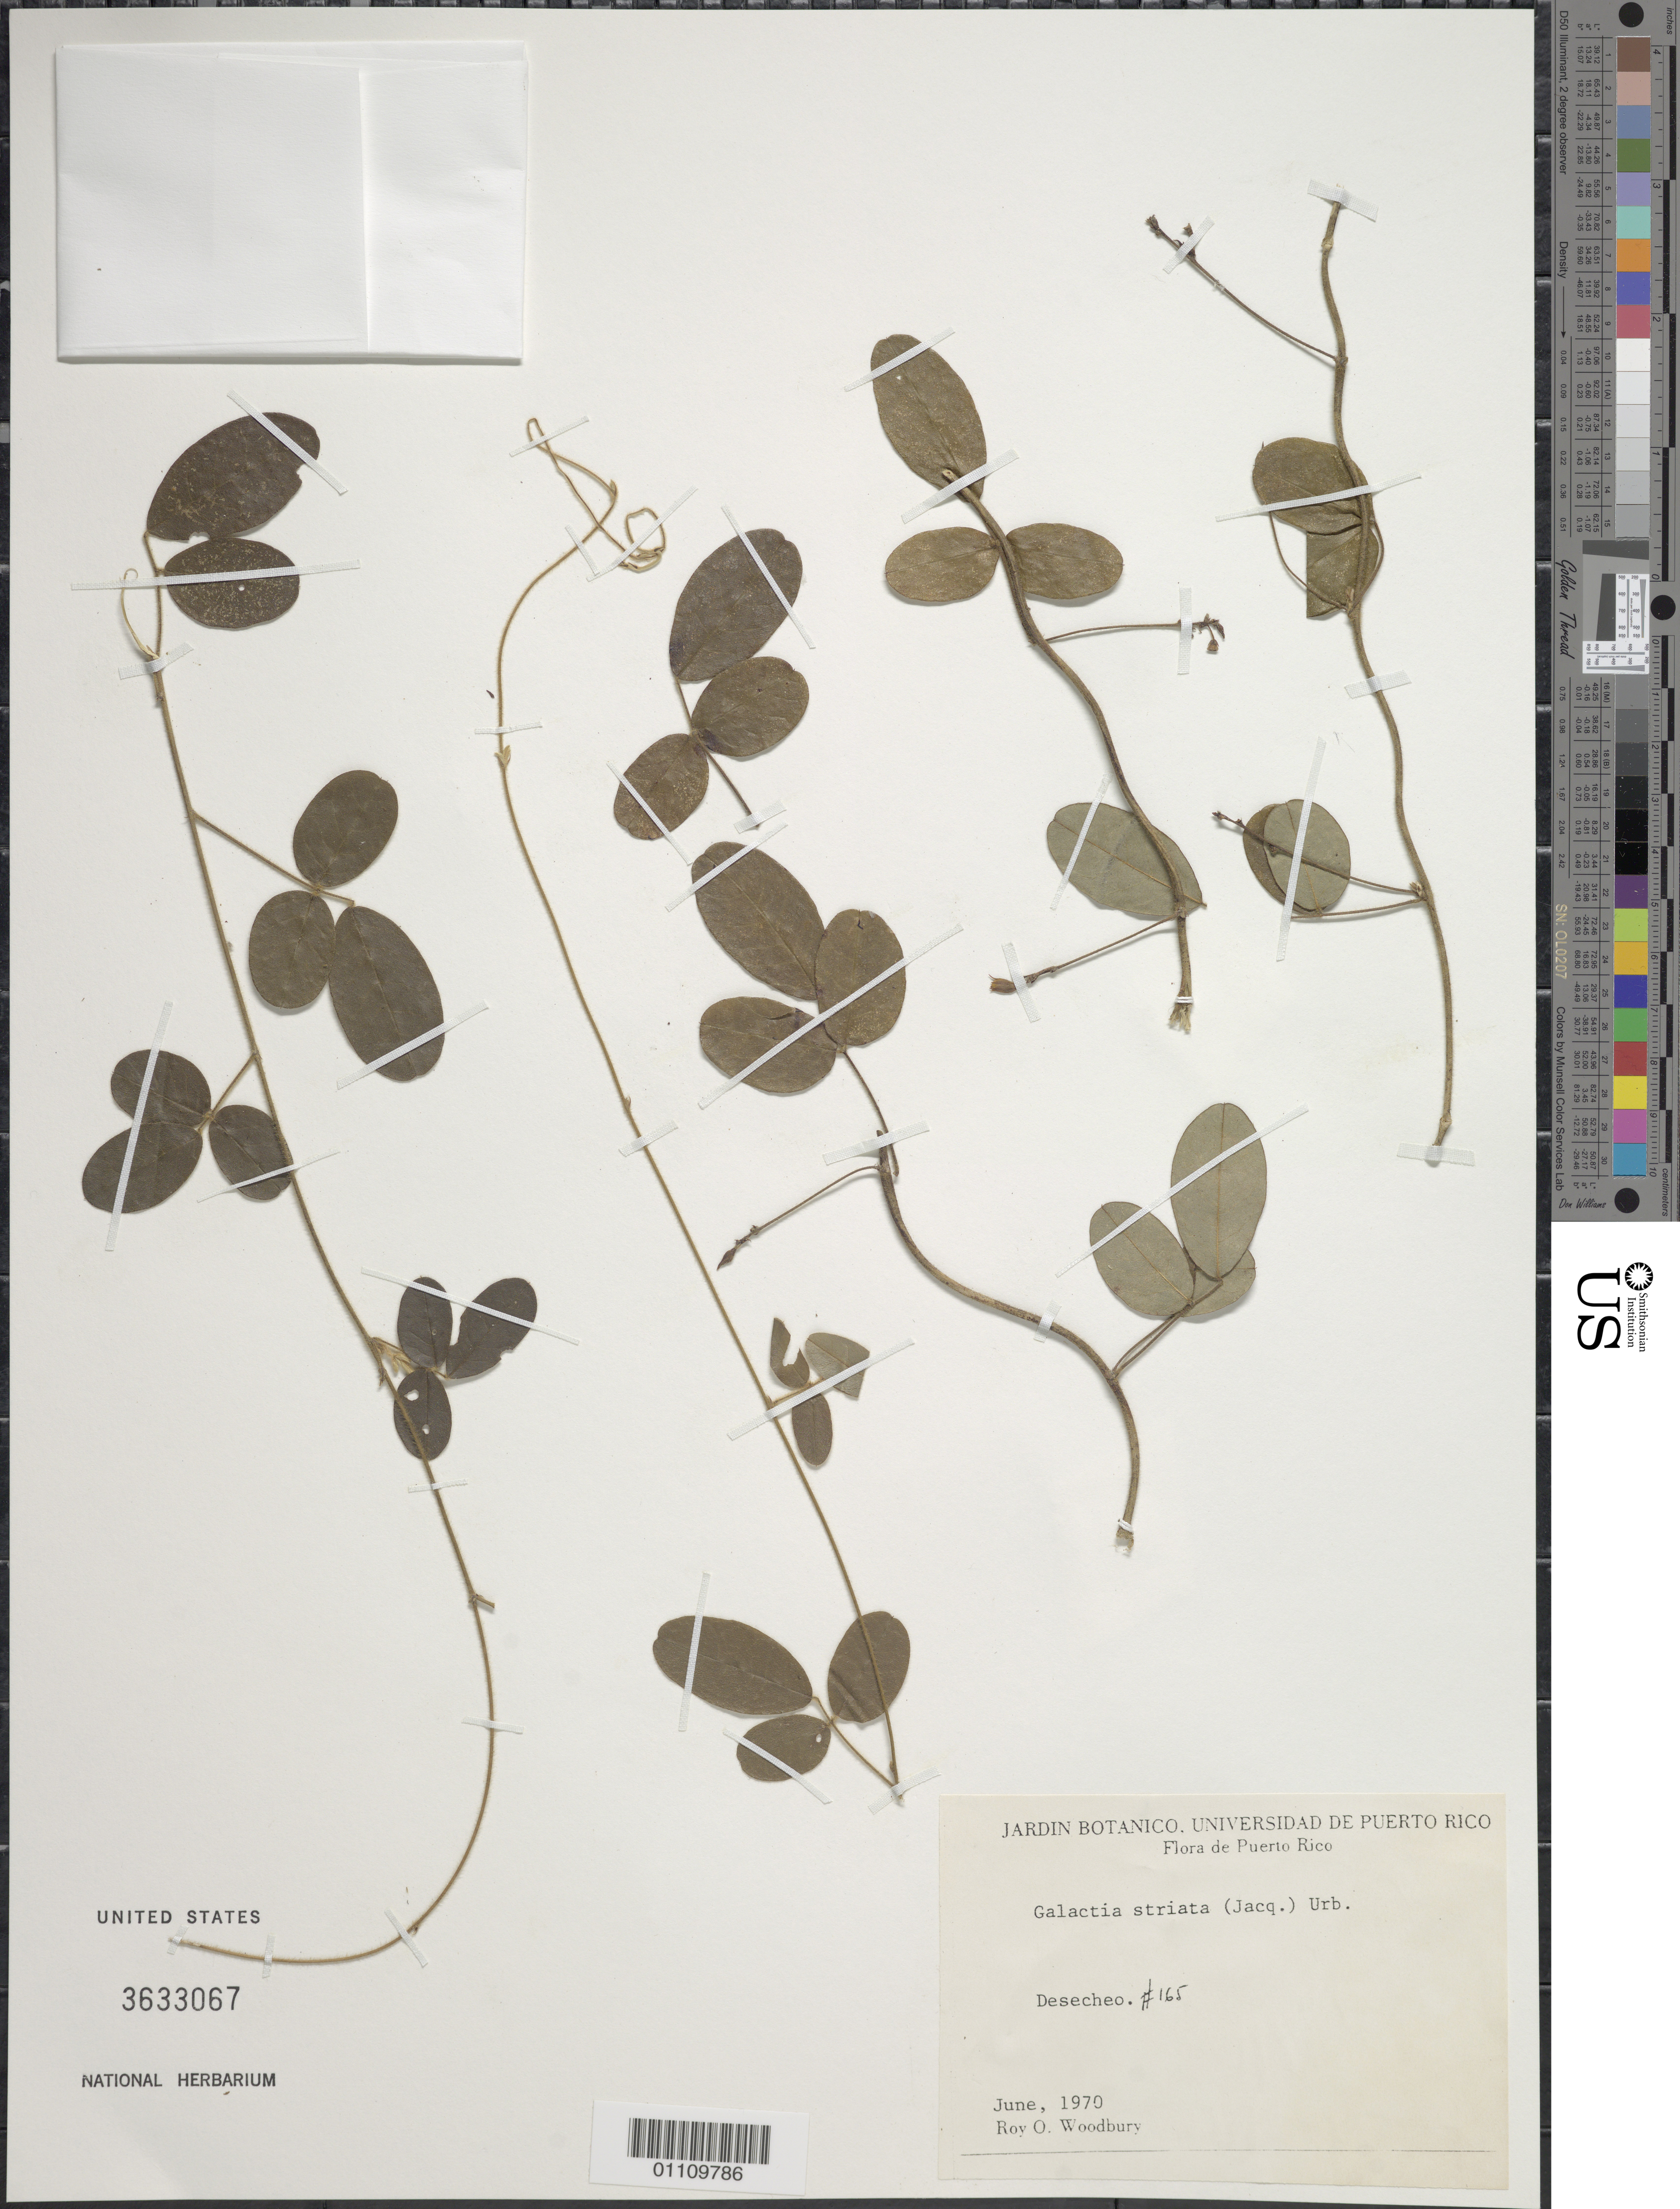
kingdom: Plantae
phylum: Tracheophyta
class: Magnoliopsida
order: Fabales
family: Fabaceae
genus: Galactia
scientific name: Galactia striata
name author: (Jacq.) Urb.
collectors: R. O. Woodbury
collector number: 165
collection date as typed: Jun 1970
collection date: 1970-06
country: Puerto Rico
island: Desecheo I.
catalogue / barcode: US 3633067